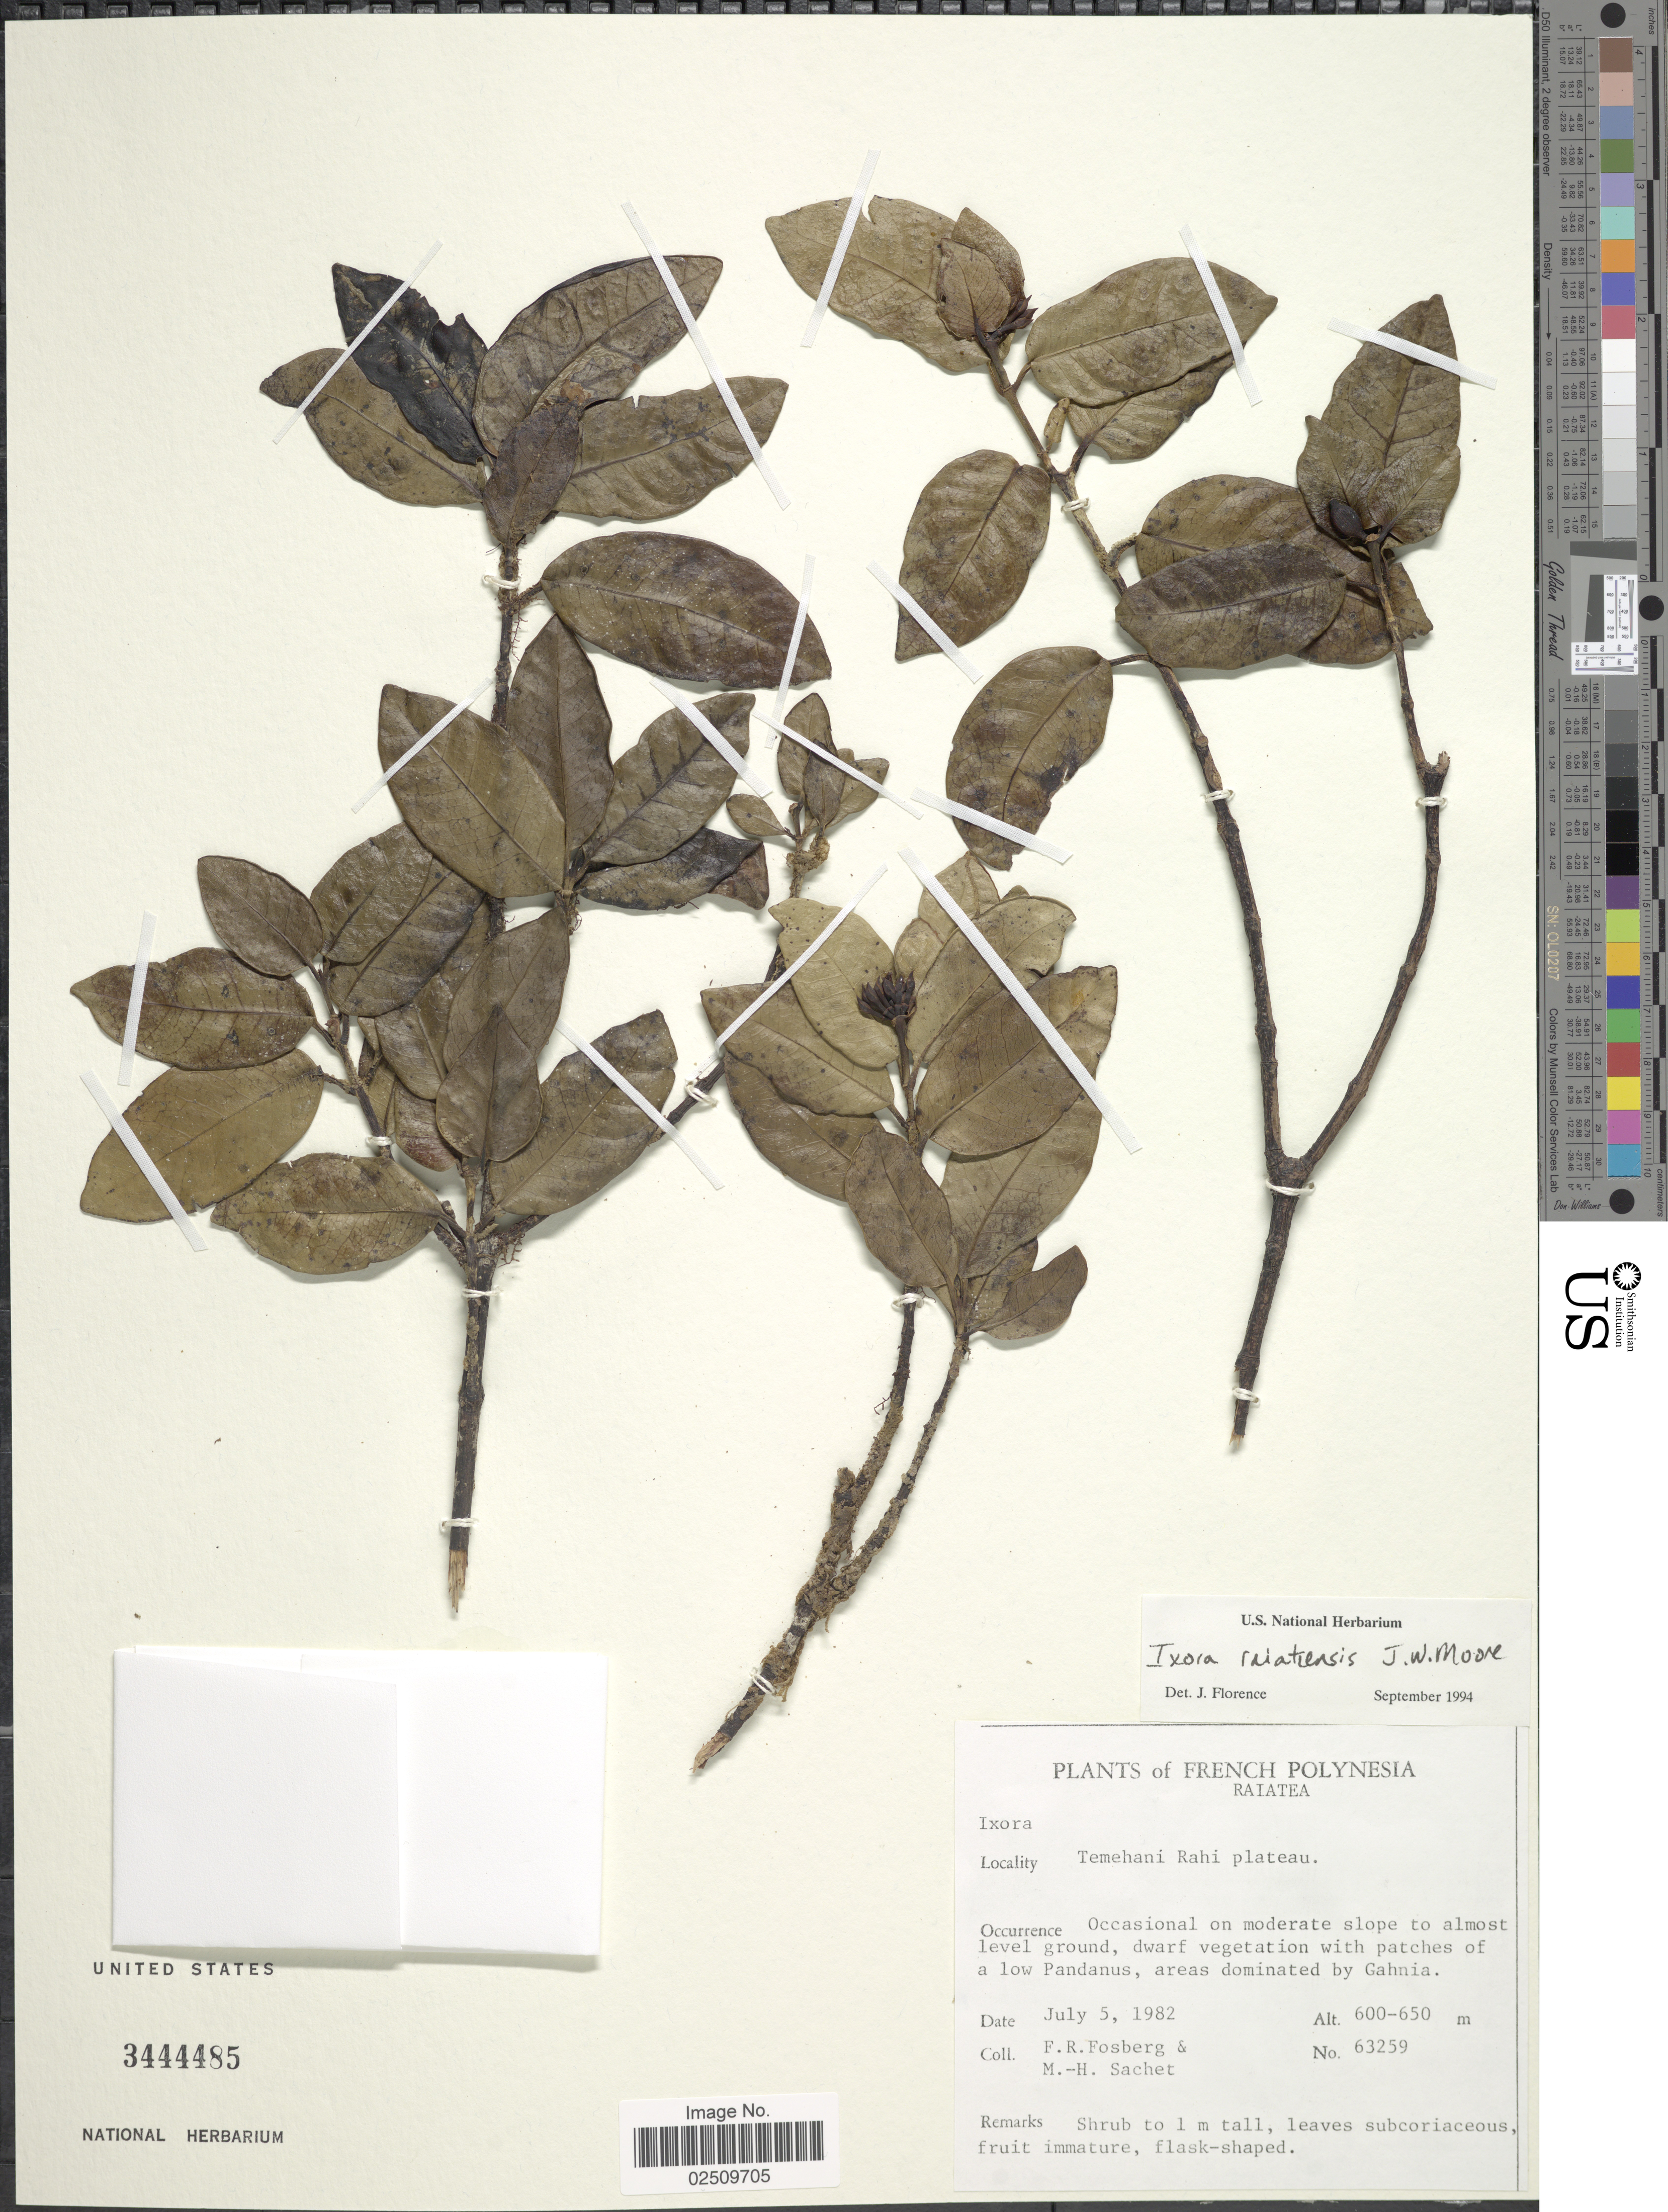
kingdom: Plantae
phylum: Tracheophyta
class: Magnoliopsida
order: Gentianales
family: Rubiaceae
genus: Ixora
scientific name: Ixora raiateensis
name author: J.W. Moore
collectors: F. R. Fosberg & M. Schet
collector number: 63259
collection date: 1982-07-05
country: French Polynesia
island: Raiatea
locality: Raiatea, Temehani Rahi plateau, Occasional on moderate slope to almost level ground, dwarf vegetation with patches of a low Pandanus, areas dominated by Gahnia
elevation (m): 600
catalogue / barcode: US 3444485